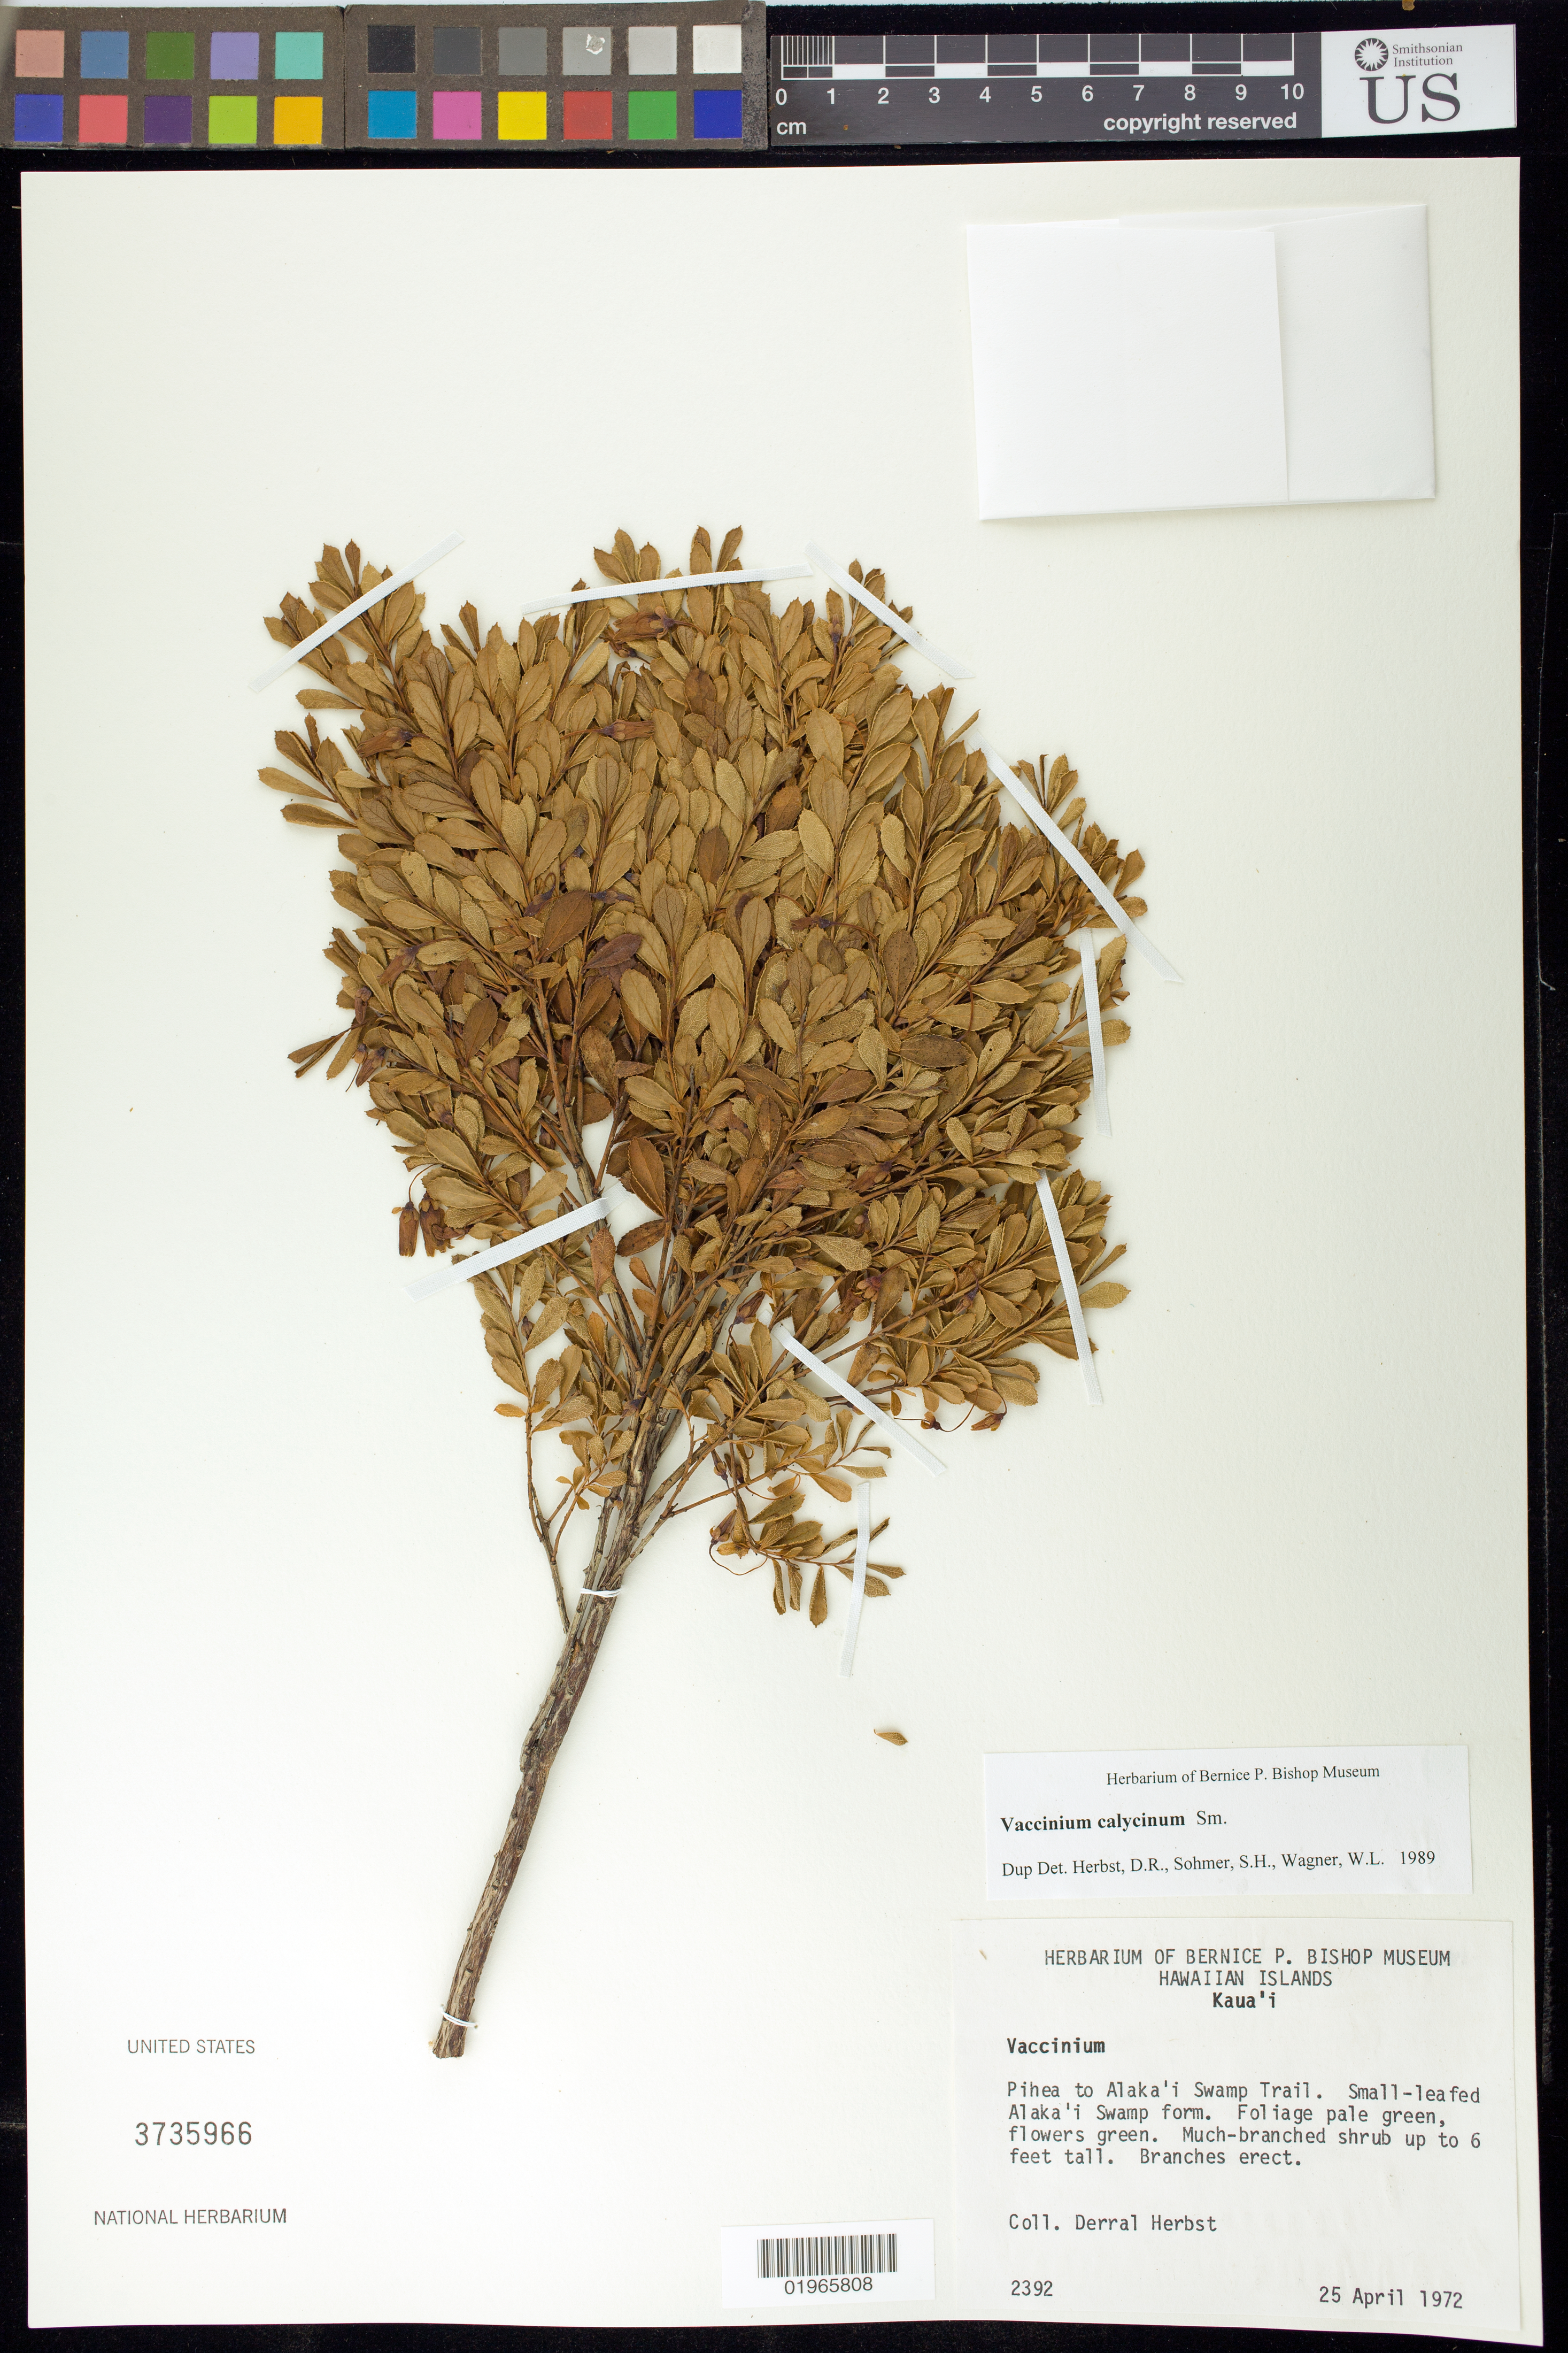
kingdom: Plantae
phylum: Tracheophyta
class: Magnoliopsida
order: Ericales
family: Ericaceae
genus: Vaccinium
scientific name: Vaccinium calycinum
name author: Sm.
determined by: Herbst, D. R.; Sohmer, S. H.; Wagner, W. L.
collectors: D. R. Herbst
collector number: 2392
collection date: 1972-04-25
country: United States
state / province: Hawaii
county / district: Kauai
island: Kaua'i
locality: Pihea to Alakai Swamp Trail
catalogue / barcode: US 3735966